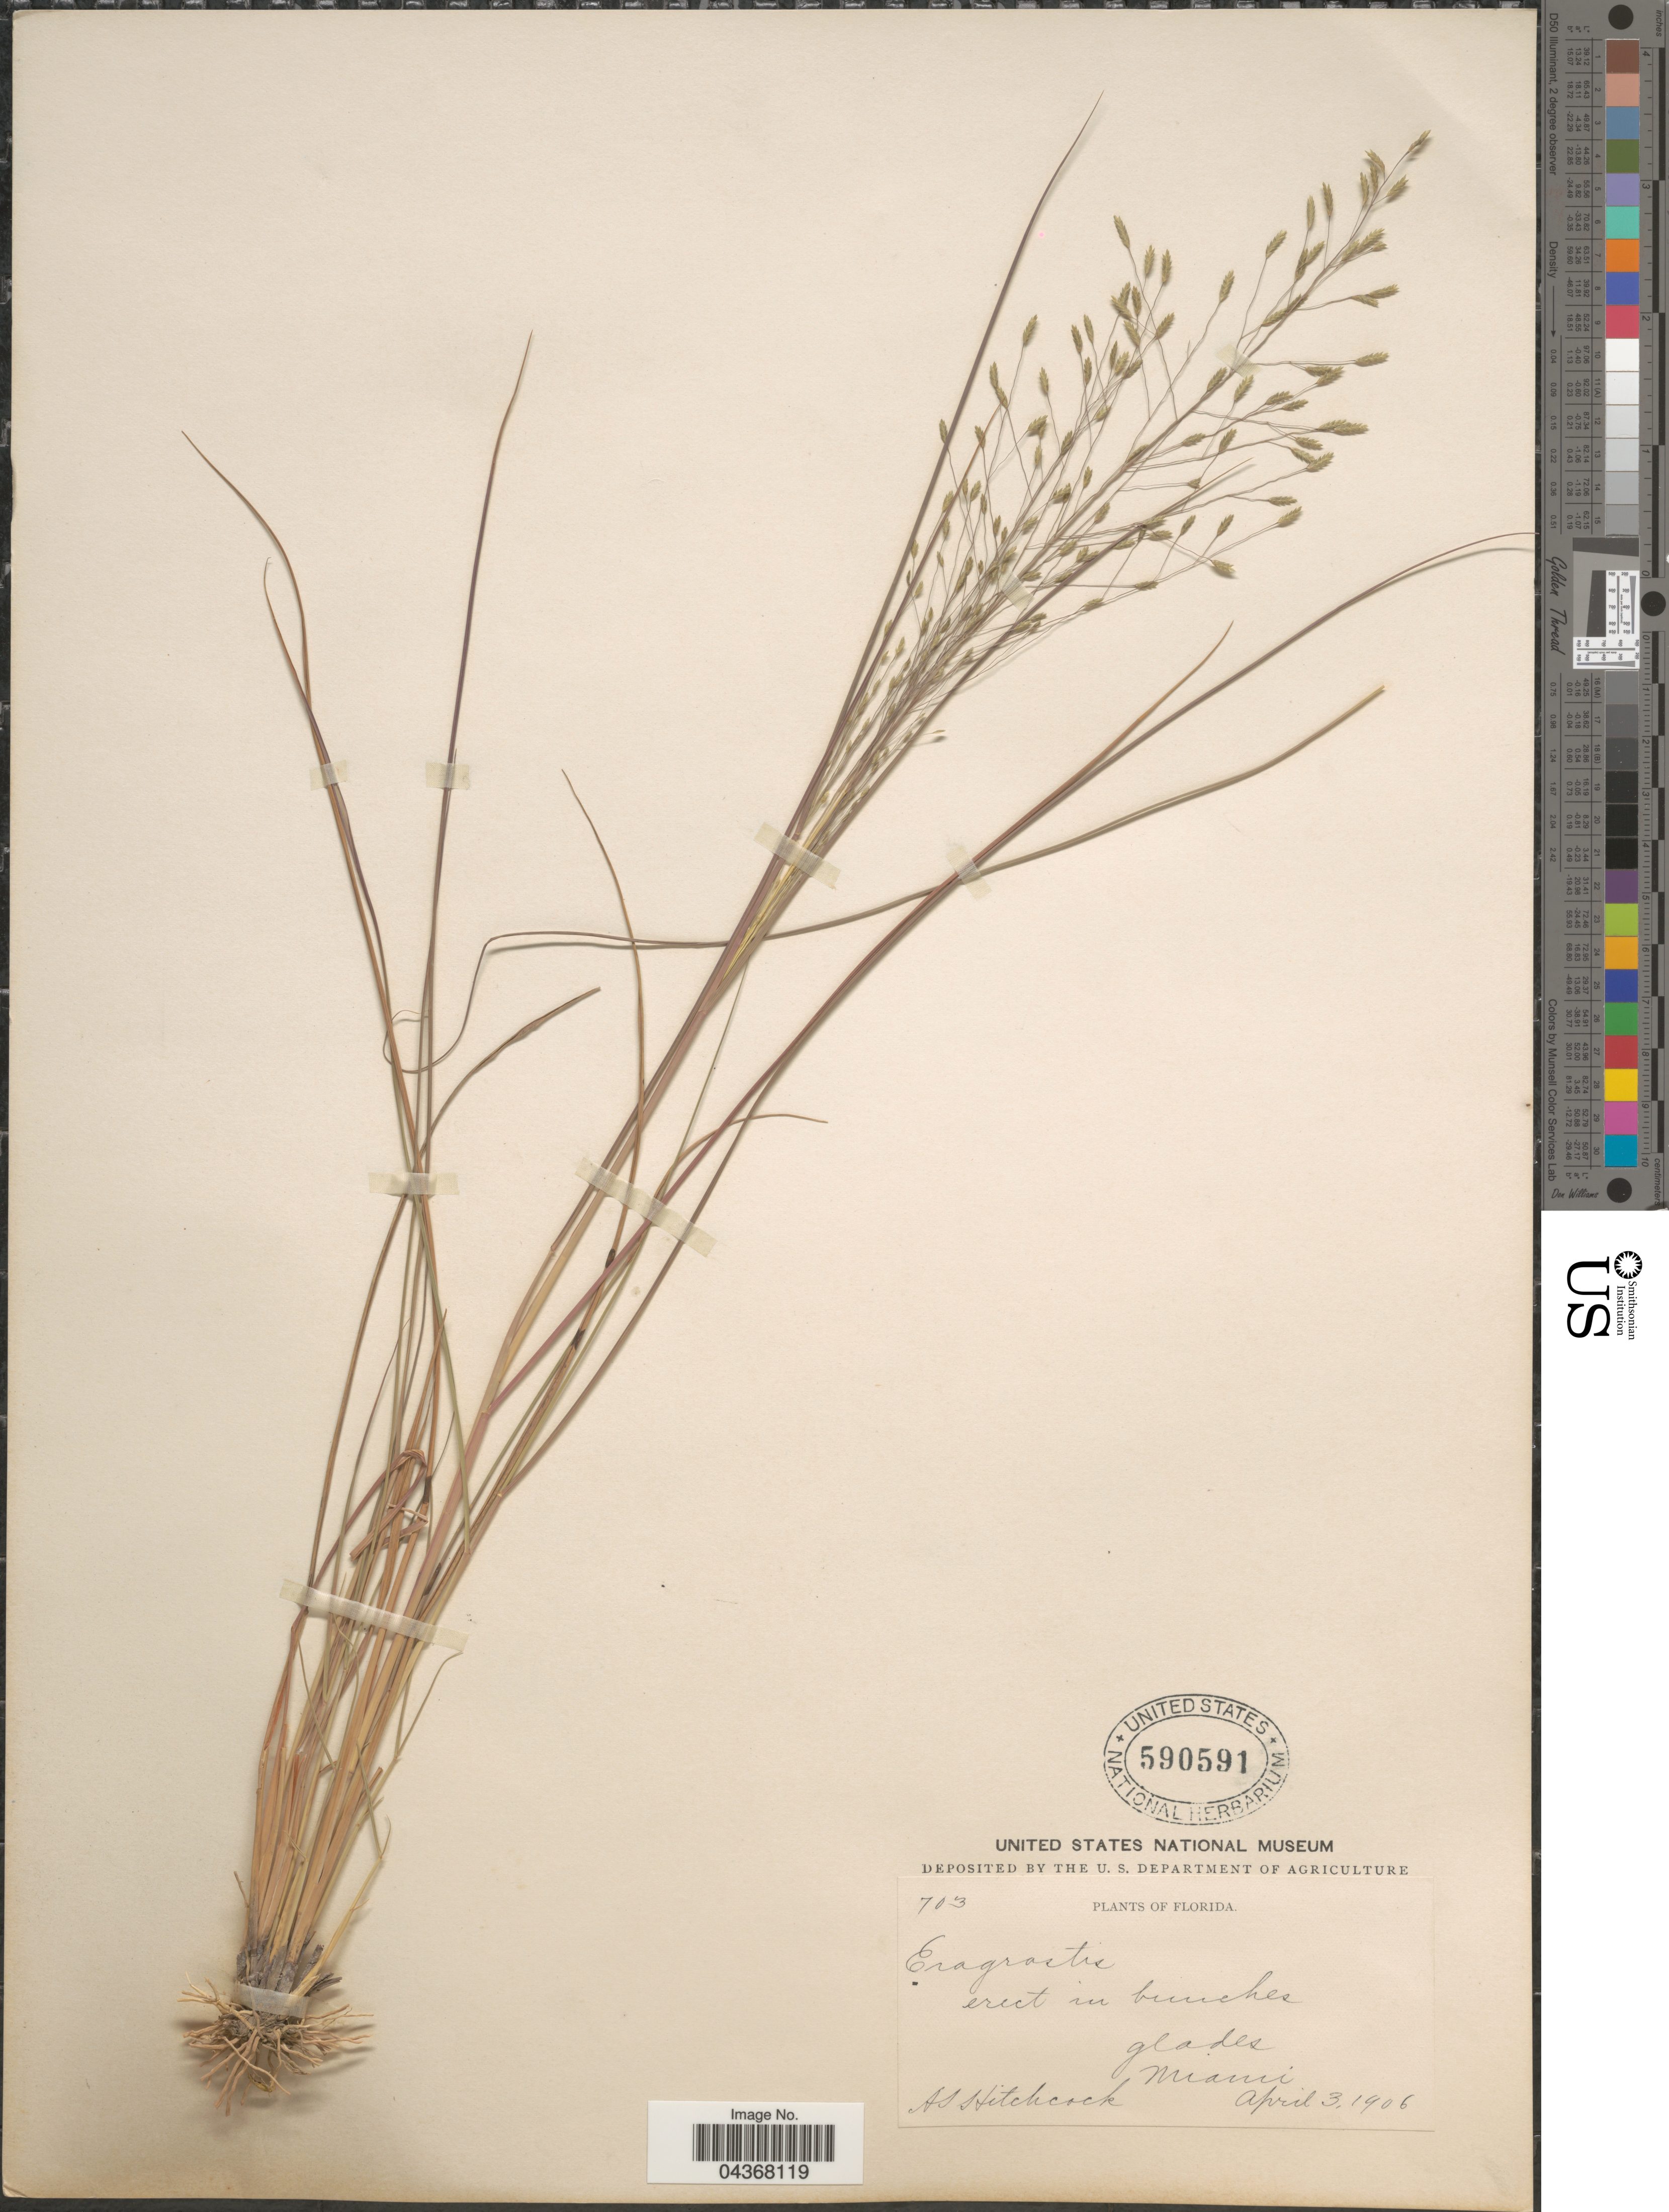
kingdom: Plantae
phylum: Tracheophyta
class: Liliopsida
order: Poales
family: Poaceae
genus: Eragrostis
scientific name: Eragrostis elliottii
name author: S. Watson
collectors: A. S. Hitchcock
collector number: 703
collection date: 1906-04-03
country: United States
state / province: Florida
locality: Glades. Miami.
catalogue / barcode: US 590591